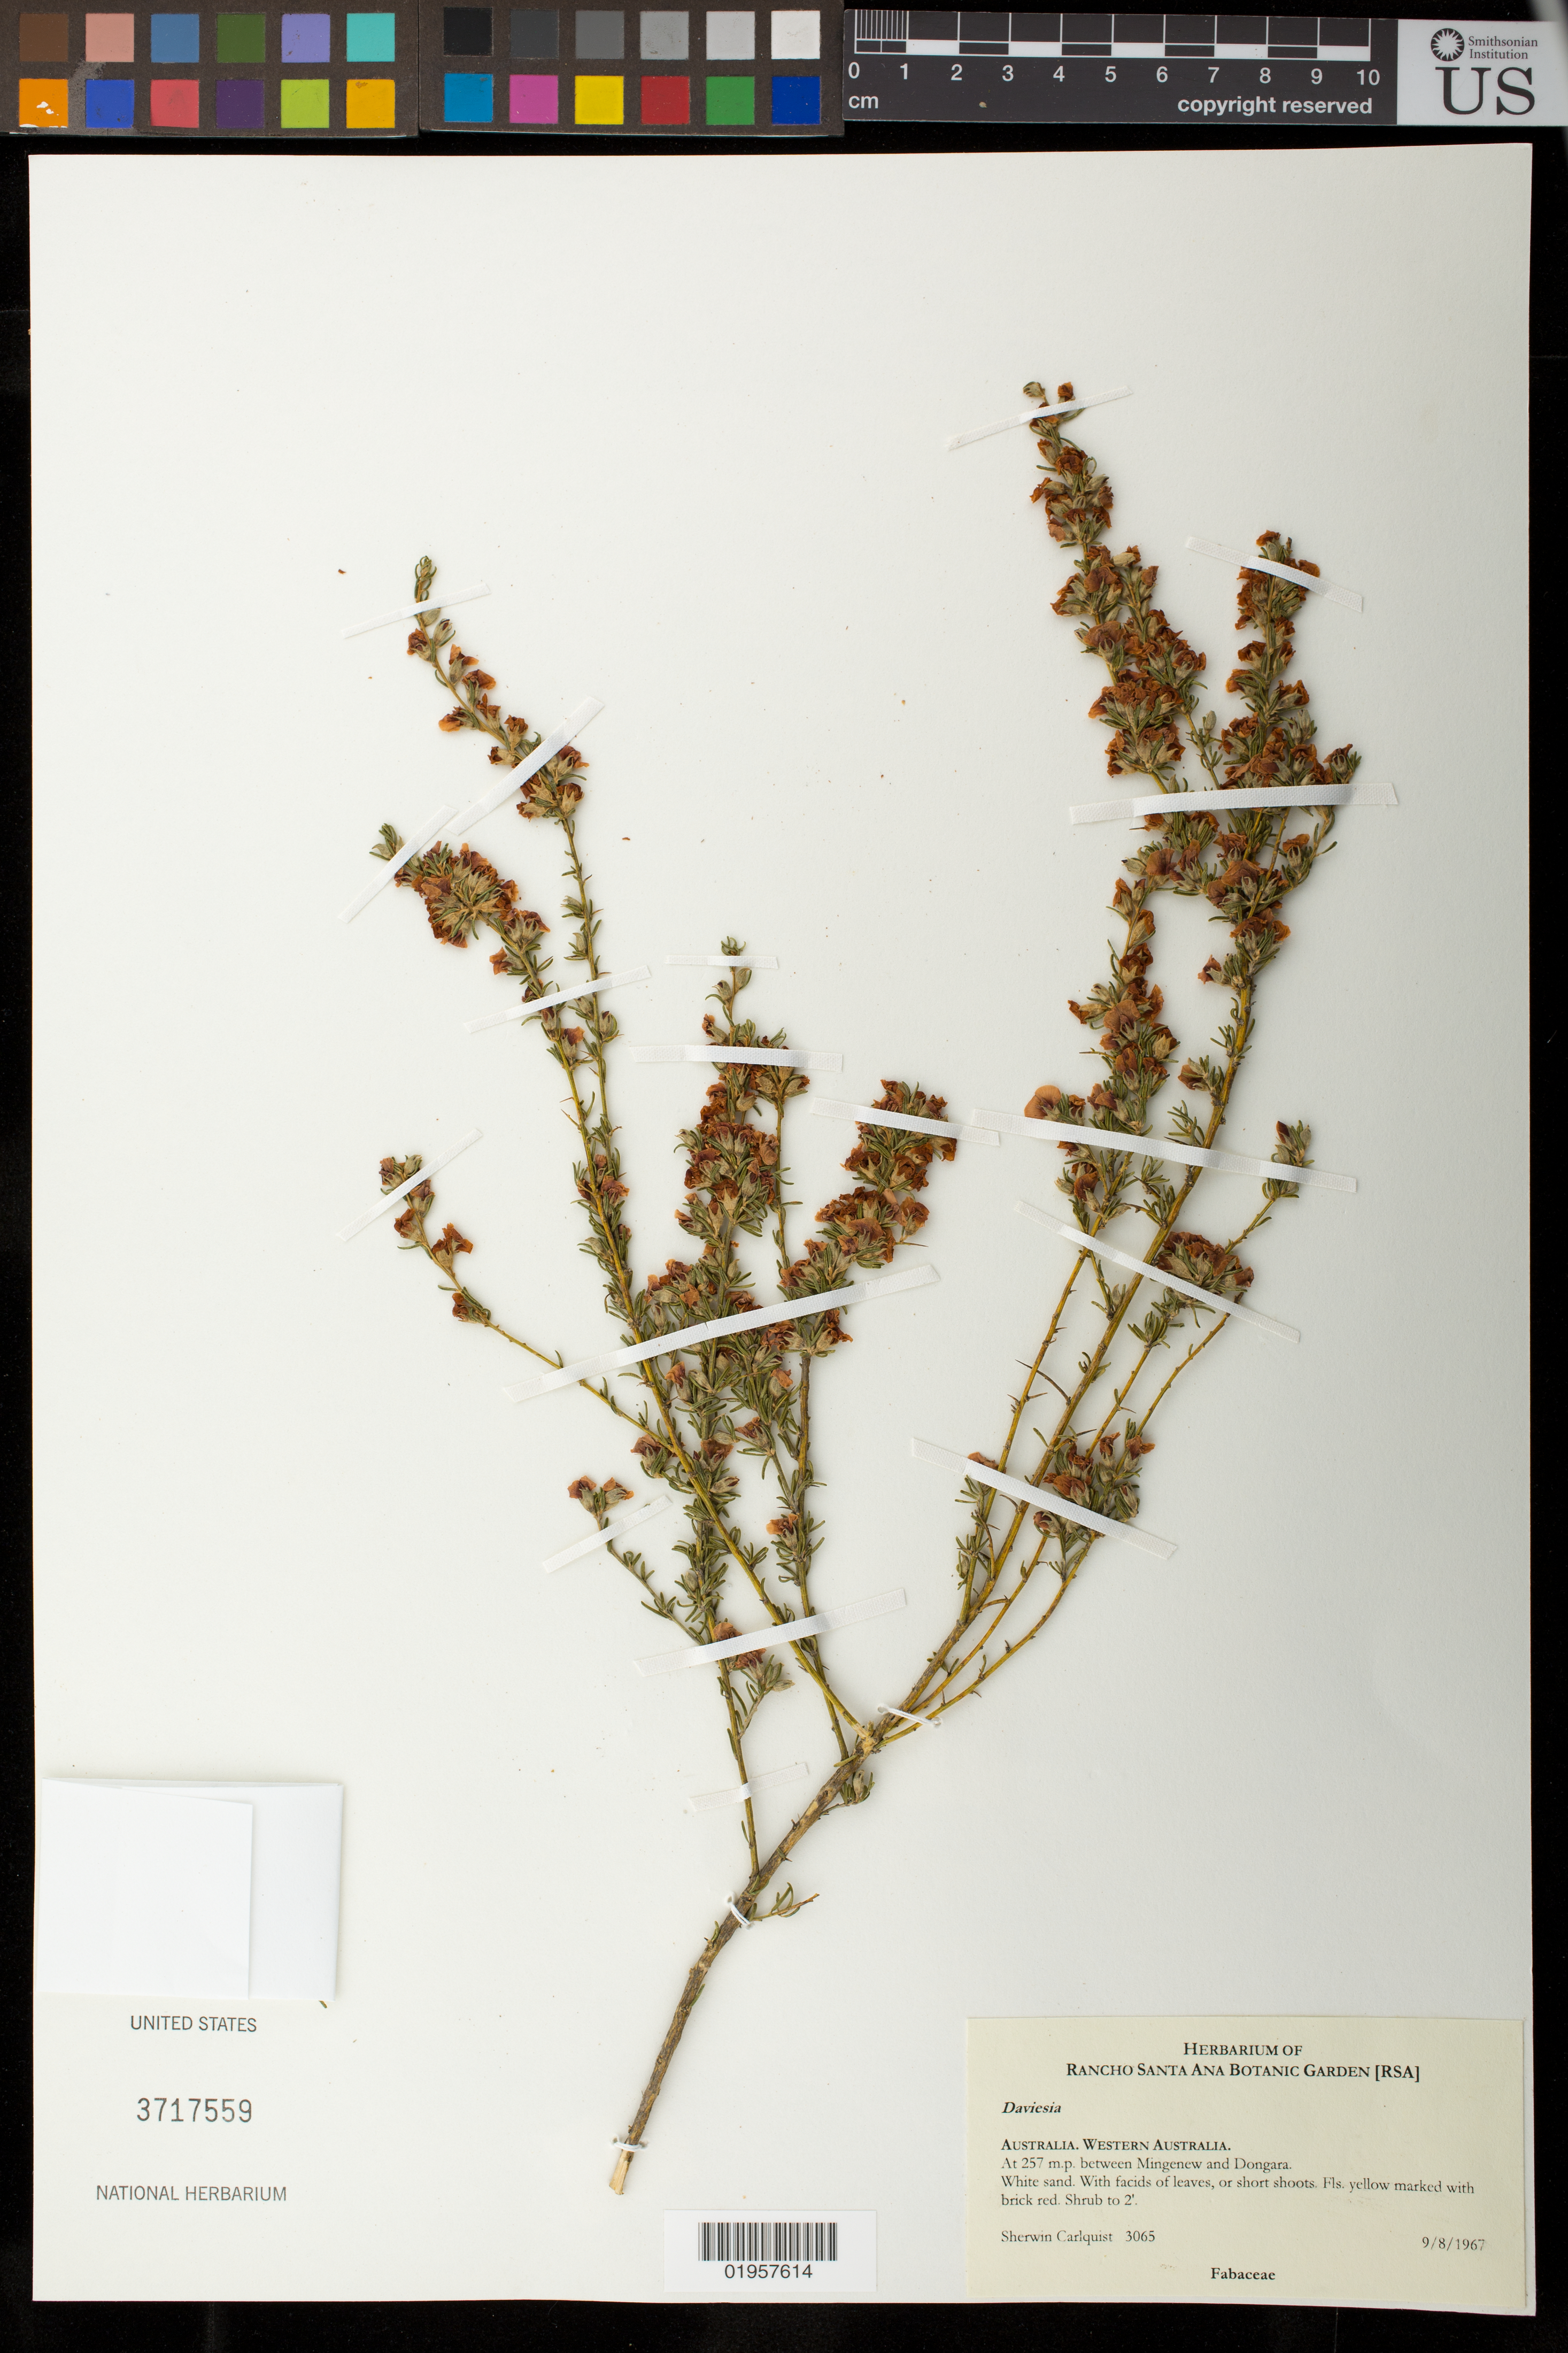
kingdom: Plantae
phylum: Tracheophyta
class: Magnoliopsida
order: Fabales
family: Fabaceae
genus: Daviesia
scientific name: Daviesia sp.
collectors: S. Carlquist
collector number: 3065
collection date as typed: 9/8/1967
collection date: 1967-09-08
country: Australia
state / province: Western Australia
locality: Between Mingenew and Dongara, at 257 m.p.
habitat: White sand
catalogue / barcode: US 3717559